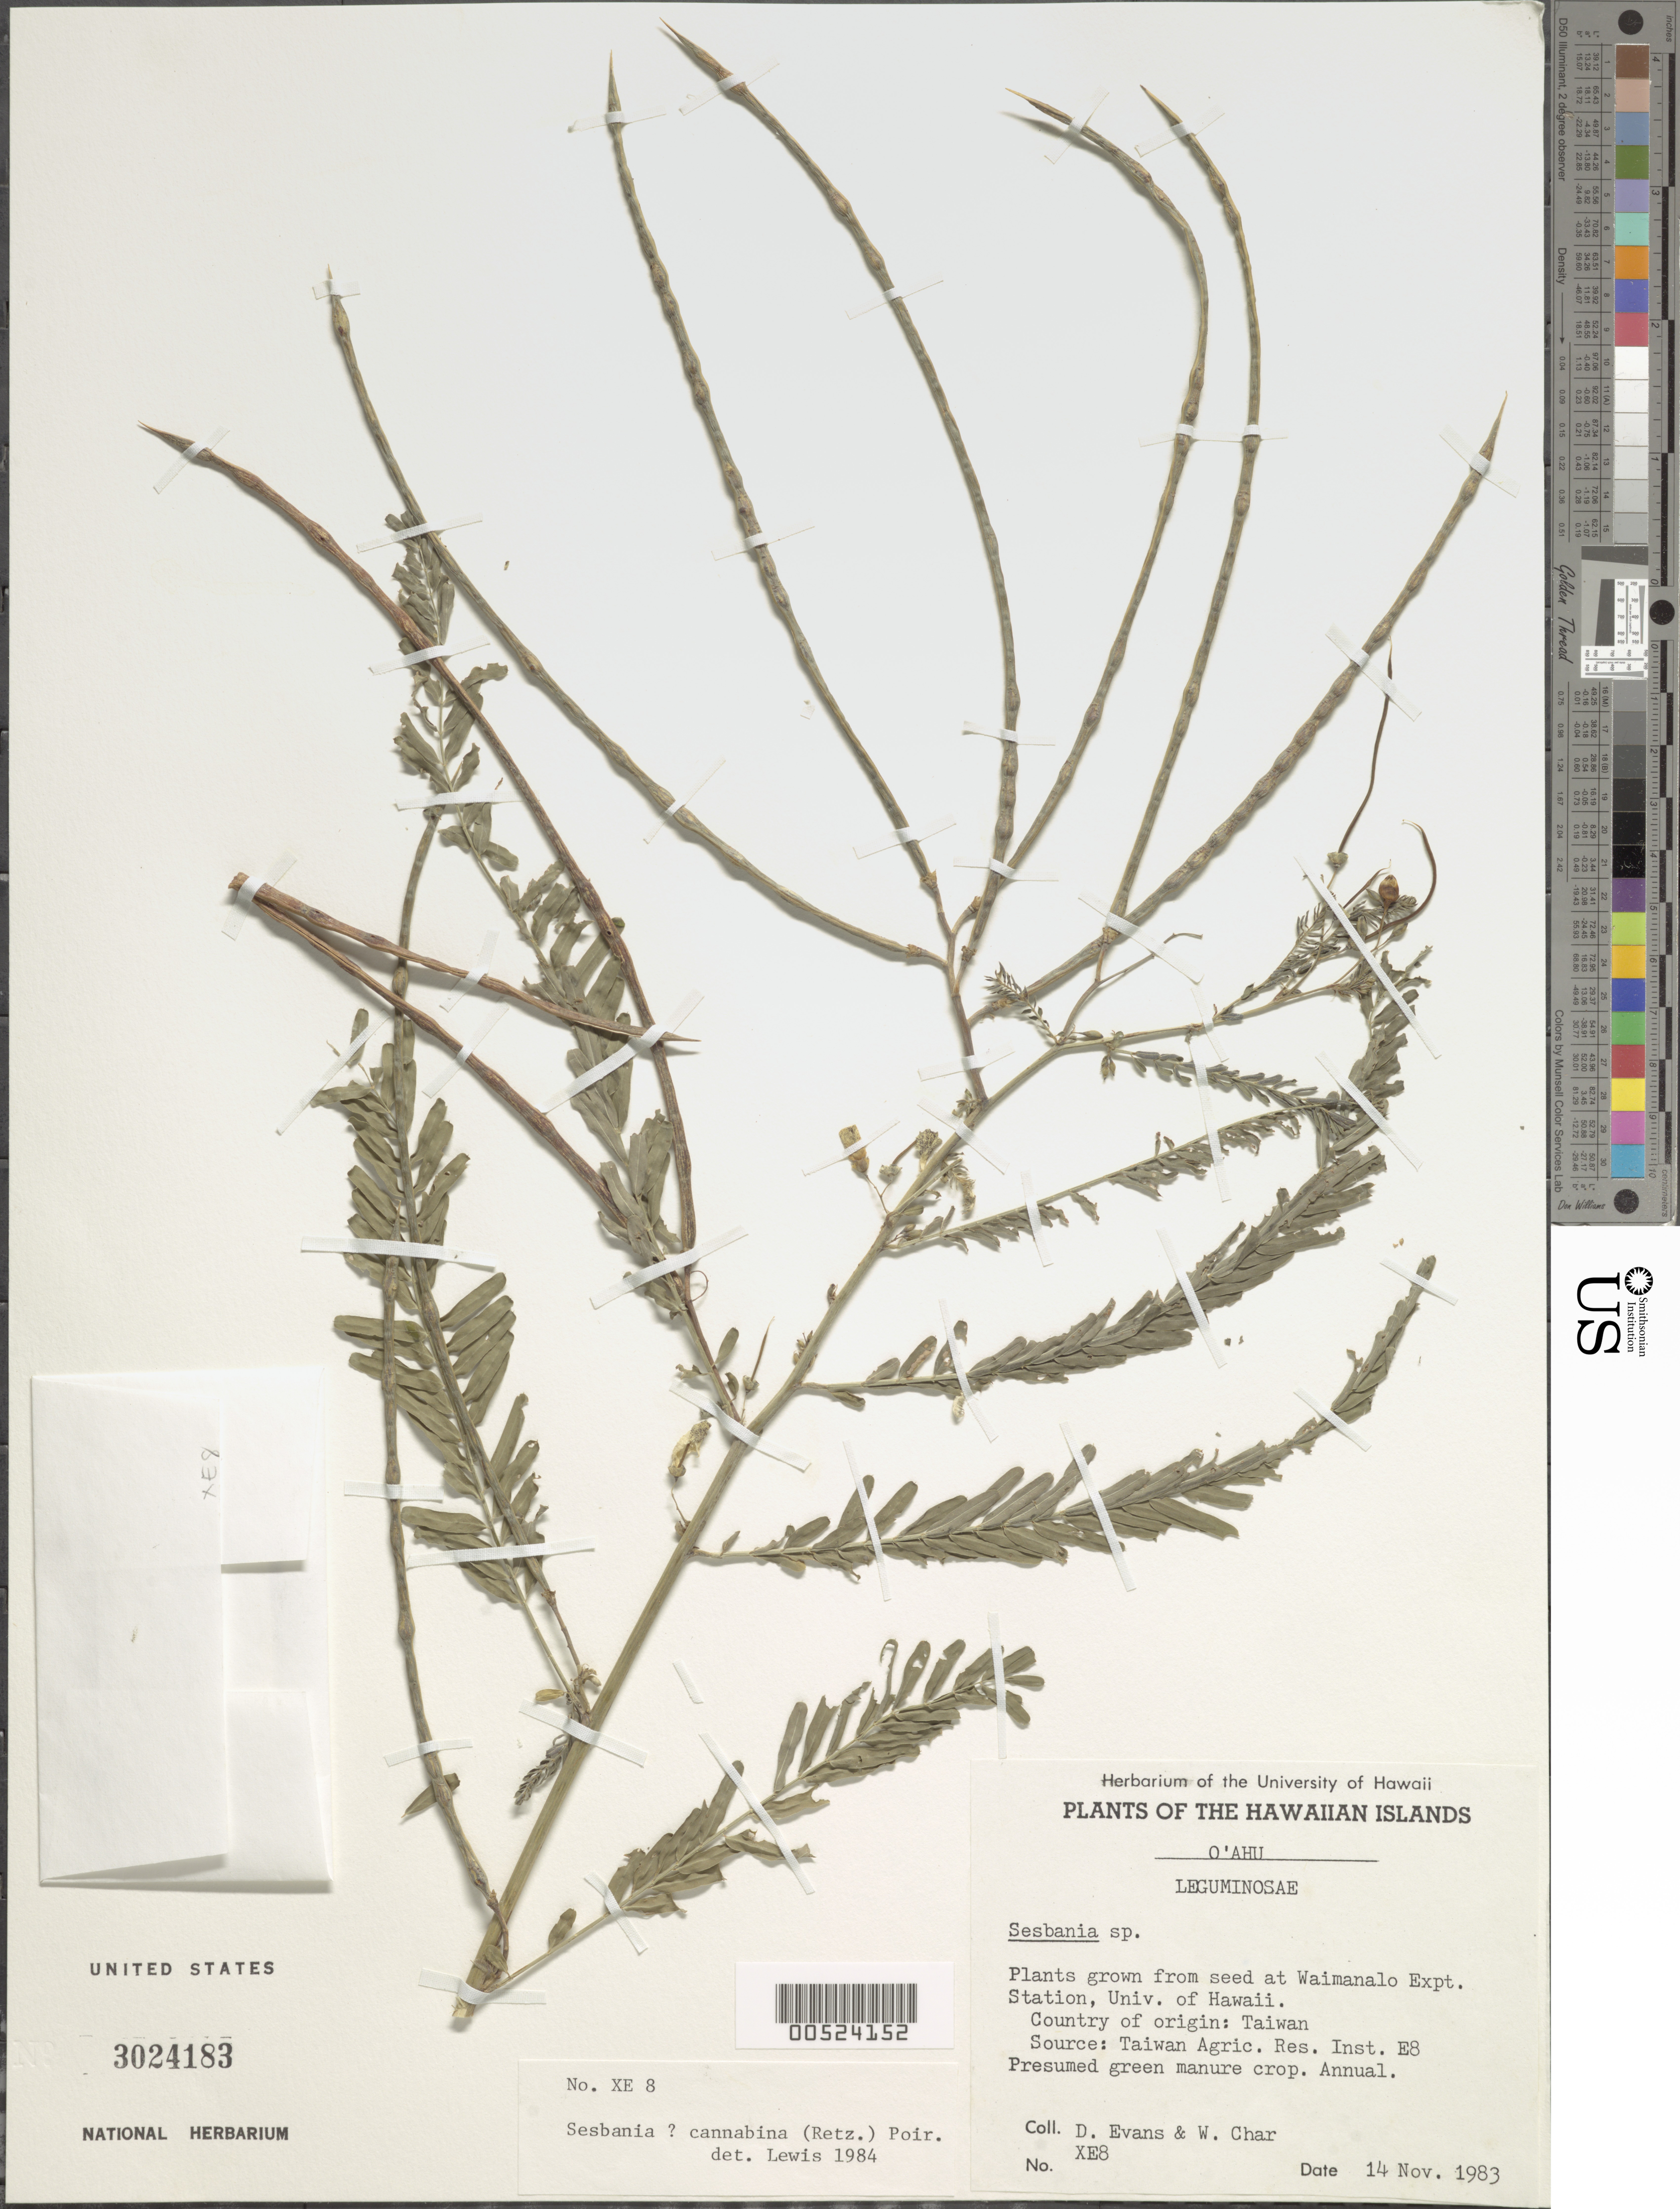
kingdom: Plantae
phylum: Tracheophyta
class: Magnoliopsida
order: Fabales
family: Fabaceae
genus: Sesbania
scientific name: Sesbania cannabina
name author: (Retz.) Poir.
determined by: Lewis, --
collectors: D. Evans & W. Char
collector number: XE8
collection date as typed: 14 Nov 1983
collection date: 1983-11-14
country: United States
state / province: Hawaii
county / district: Honolulu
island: Oahu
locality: Waimanalo Exp Sta, Univ. of Hawaii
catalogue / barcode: US 3024183